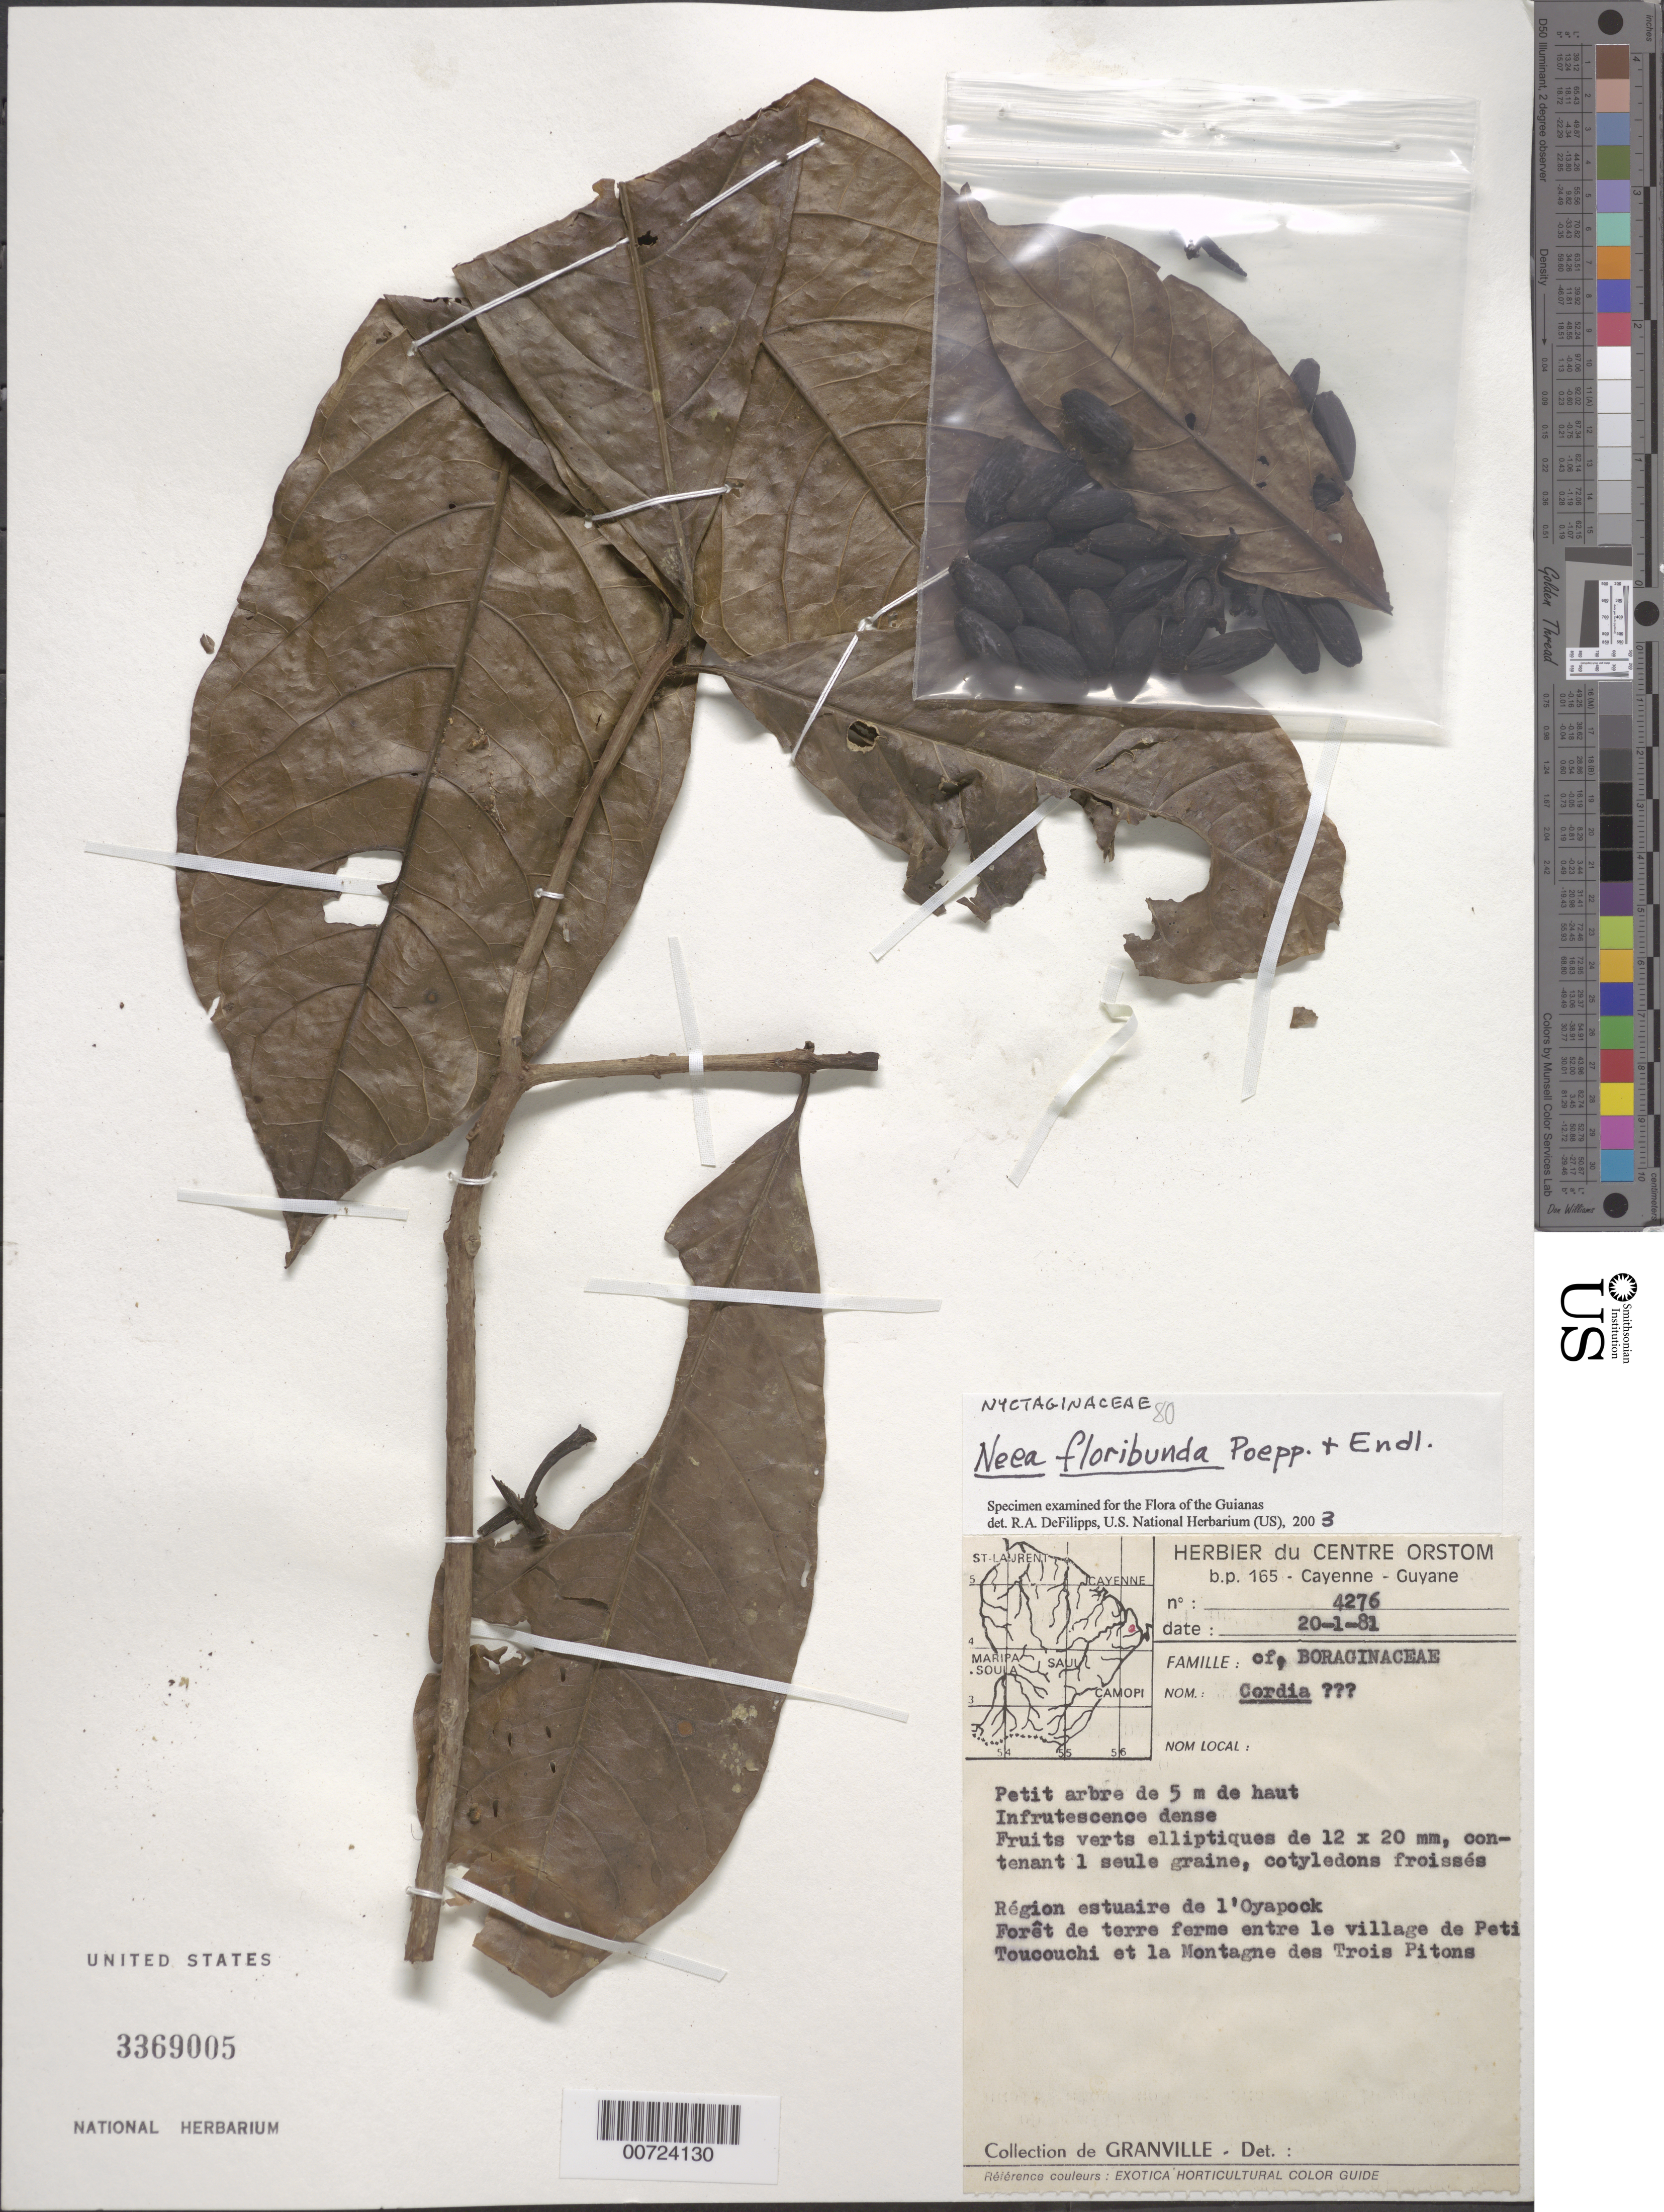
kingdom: Plantae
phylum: Tracheophyta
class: Magnoliopsida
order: Caryophyllales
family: Nyctaginaceae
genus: Neea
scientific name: Neea floribunda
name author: Poepp. & Endl.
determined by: DeFilipps, R. A.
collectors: J.-J. de Granville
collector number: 4276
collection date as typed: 20-Jan-81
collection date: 1981-01-20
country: French Guiana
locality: Oyapock, between Ville Petit Toucouchi et le Montagne des Trois Pitons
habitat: Region estuaire, forêt de terre ferme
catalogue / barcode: US 3369005